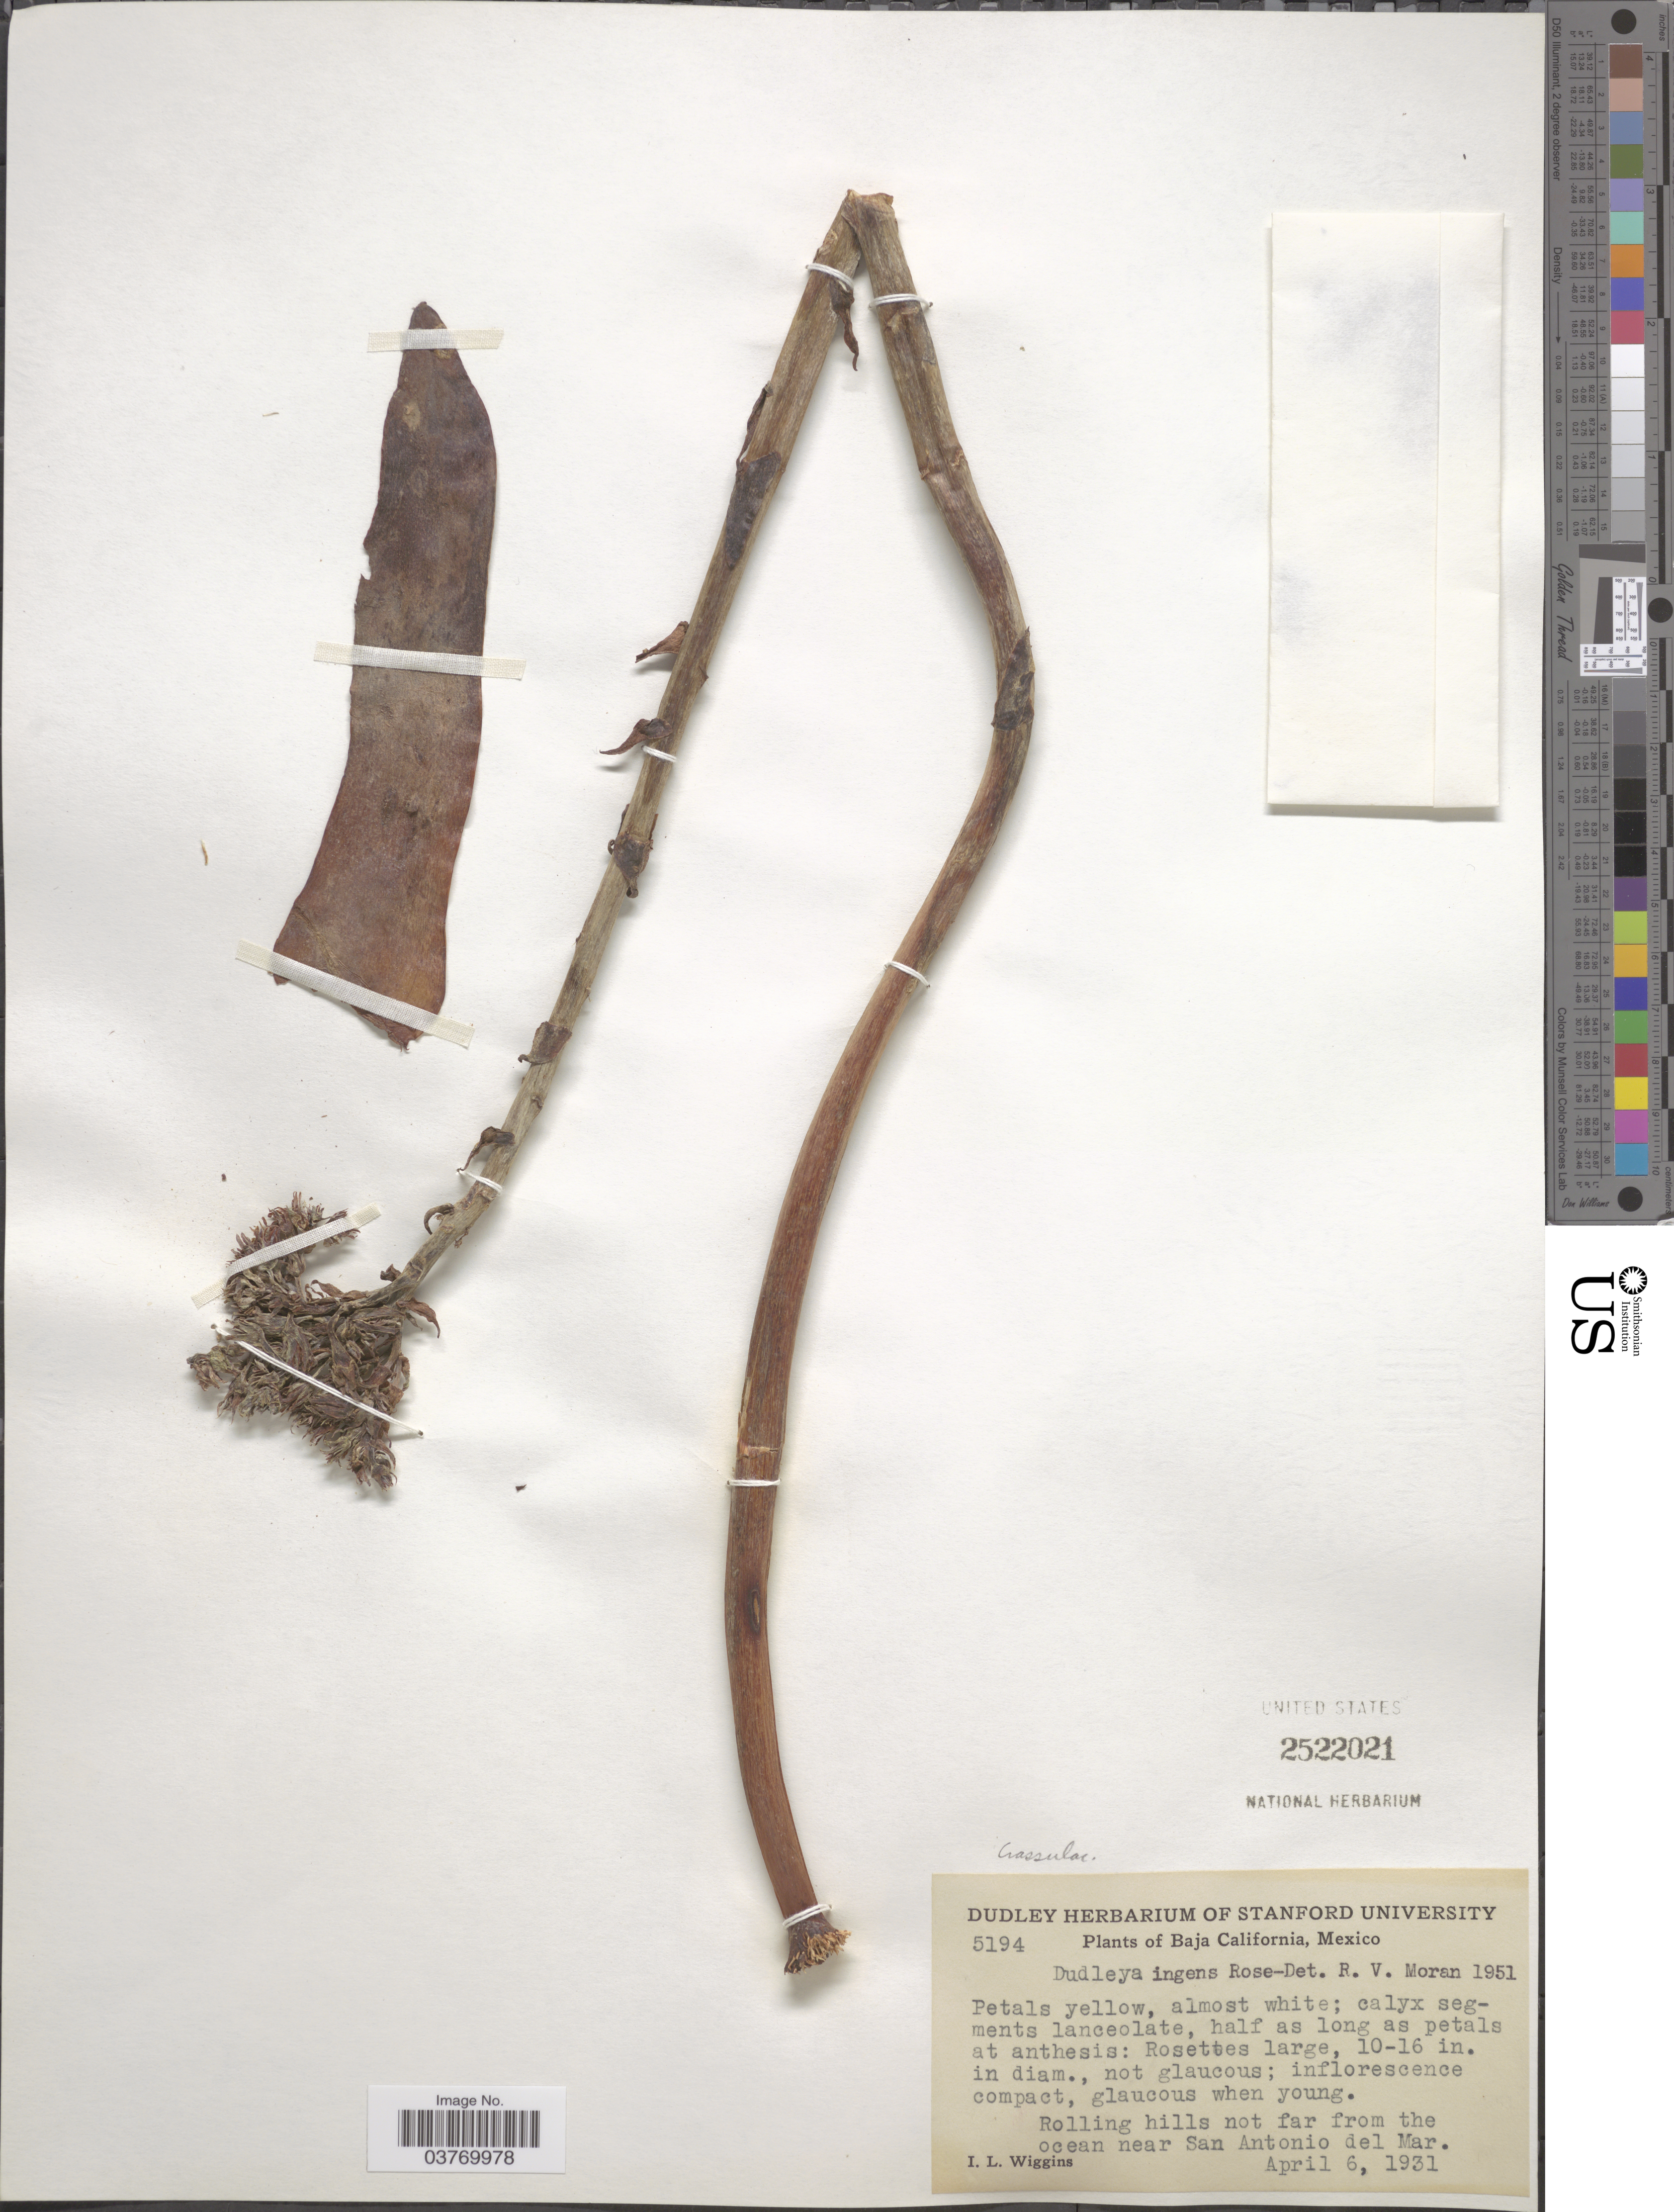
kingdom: Plantae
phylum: Tracheophyta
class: Magnoliopsida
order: Saxifragales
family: Crassulaceae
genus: Dudleya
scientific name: Dudleya ingens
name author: Rose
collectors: I. L. Wiggins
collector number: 5194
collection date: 1931-04-06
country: Mexico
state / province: Baja California Norte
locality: Rolling hills not far from the ocean near San Antonio del Mar.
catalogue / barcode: US 2522021